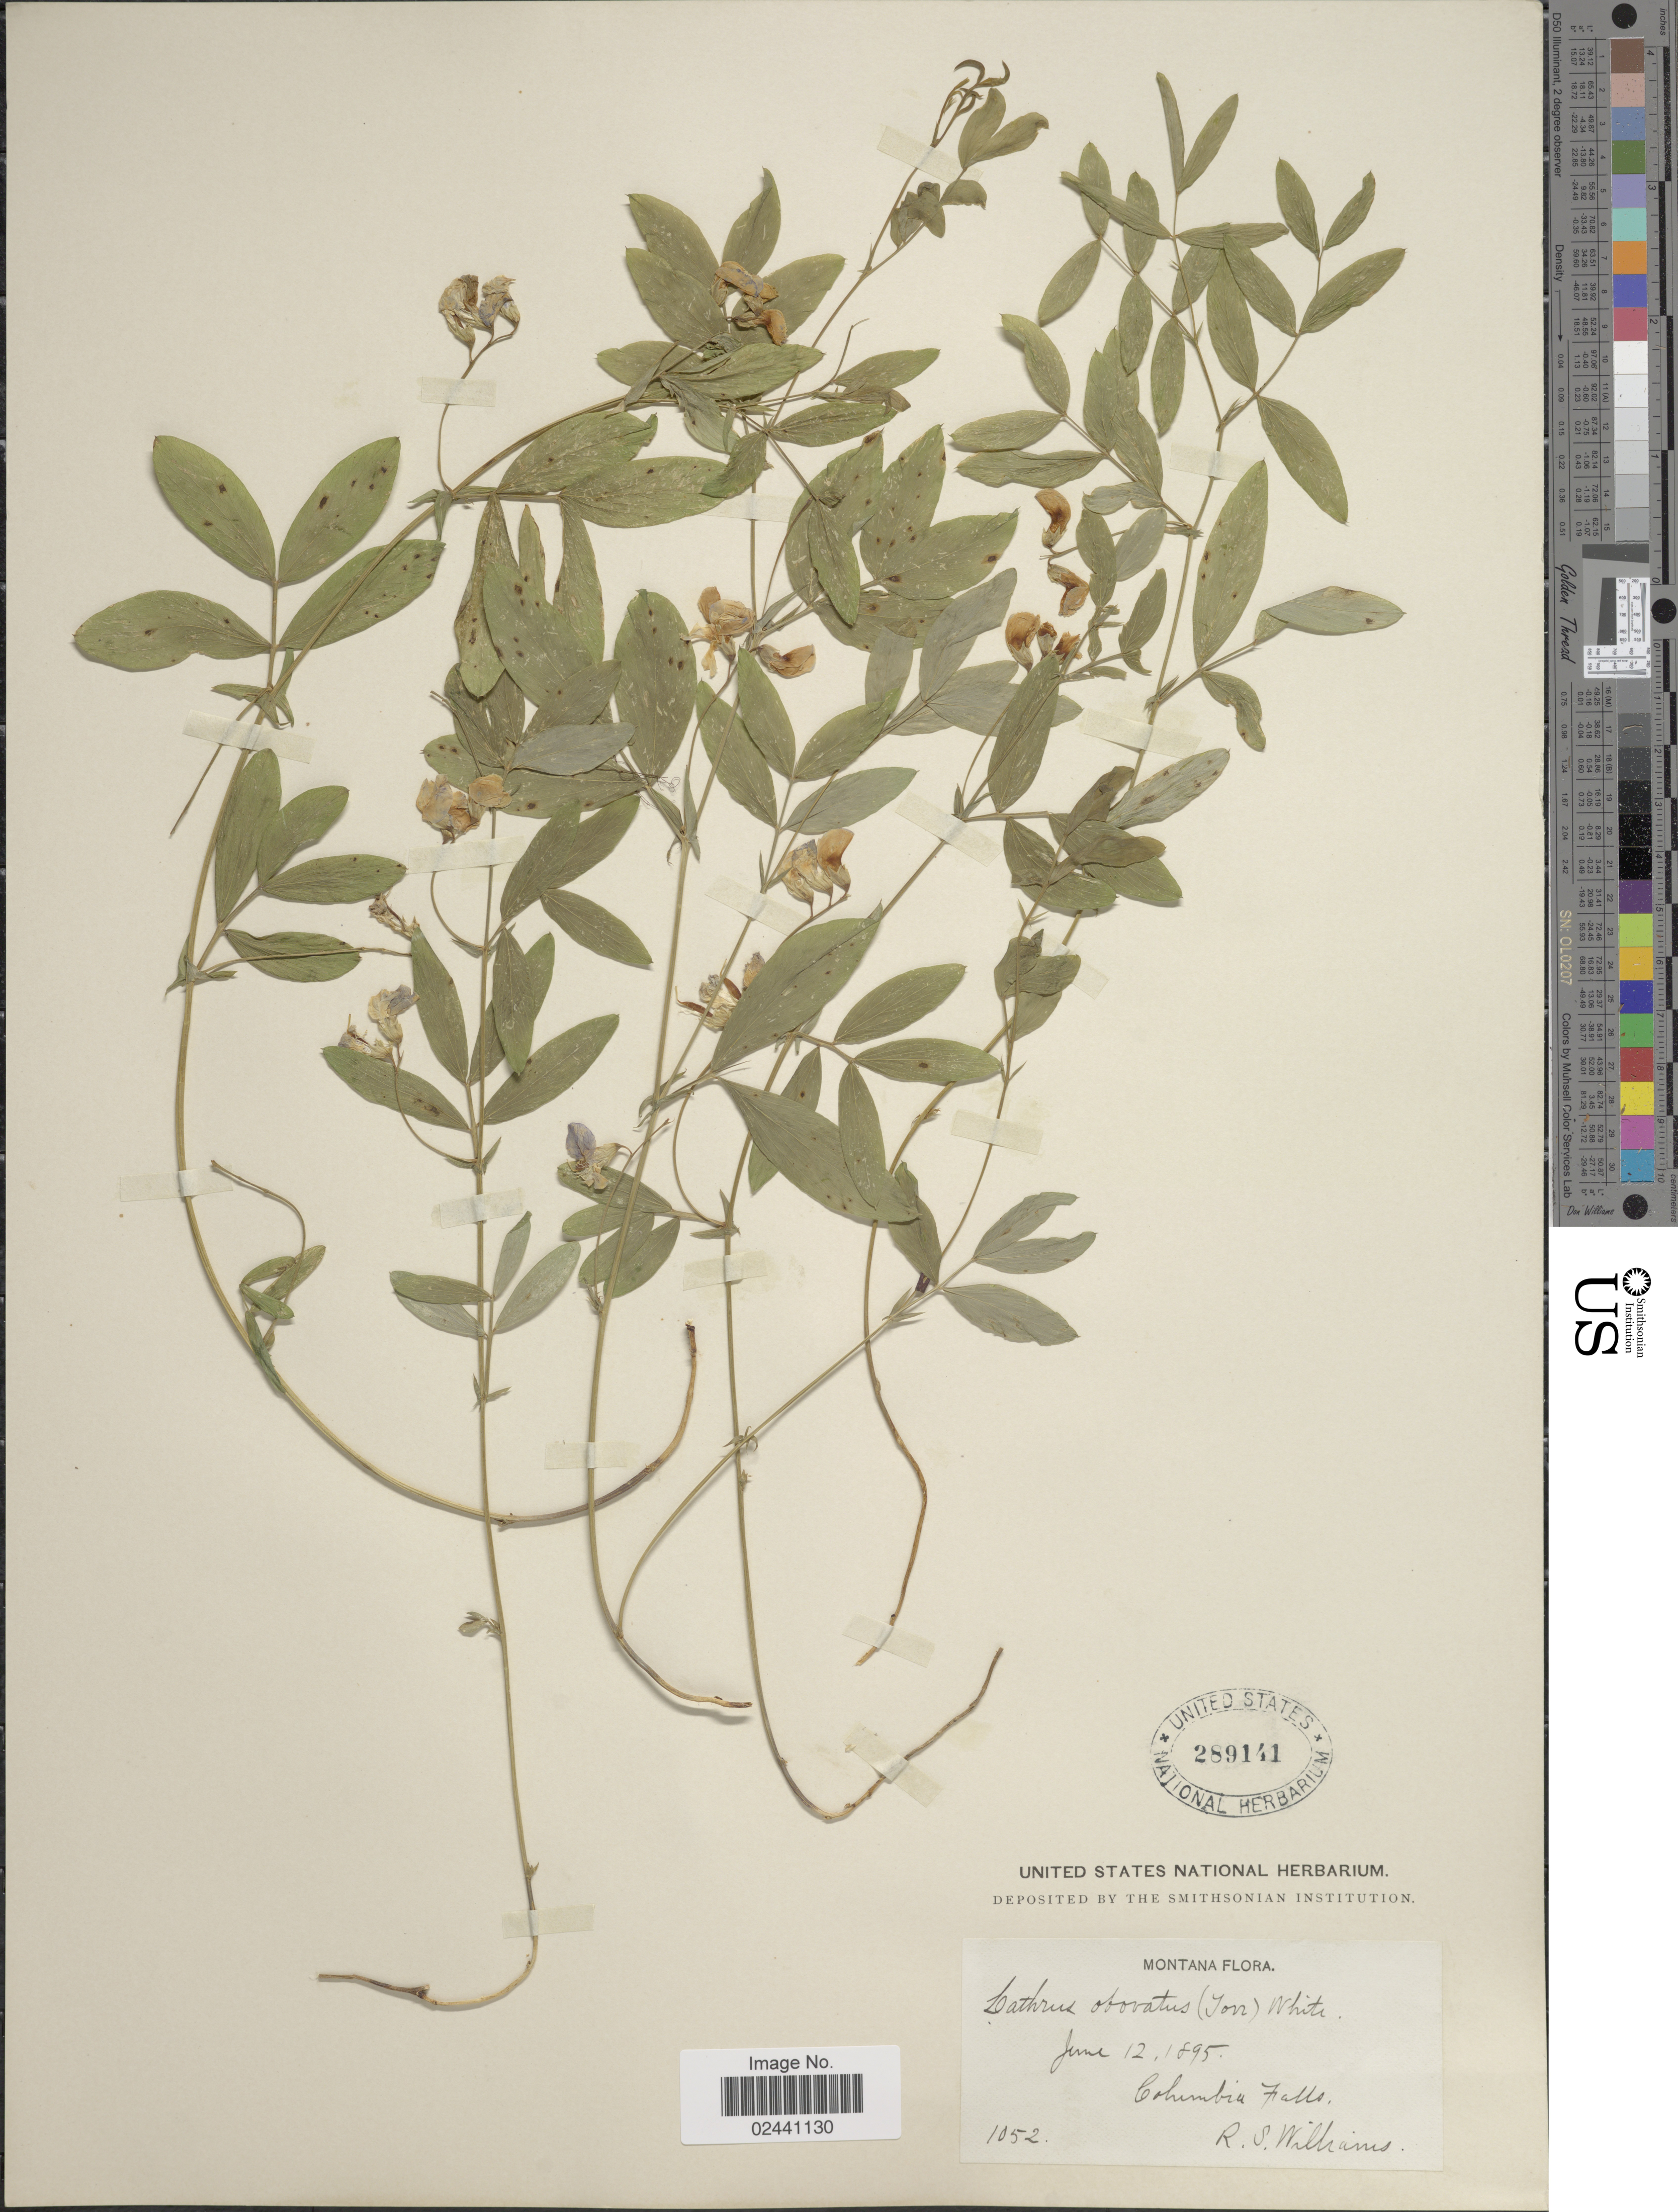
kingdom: Plantae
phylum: Tracheophyta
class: Magnoliopsida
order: Fabales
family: Fabaceae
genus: Lathyrus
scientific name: Lathyrus nevadensis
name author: S. Watson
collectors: R. S. Williams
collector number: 1052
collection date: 1895-06-12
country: United States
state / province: Montana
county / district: Flathead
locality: Columbia Falls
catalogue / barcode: US 289141